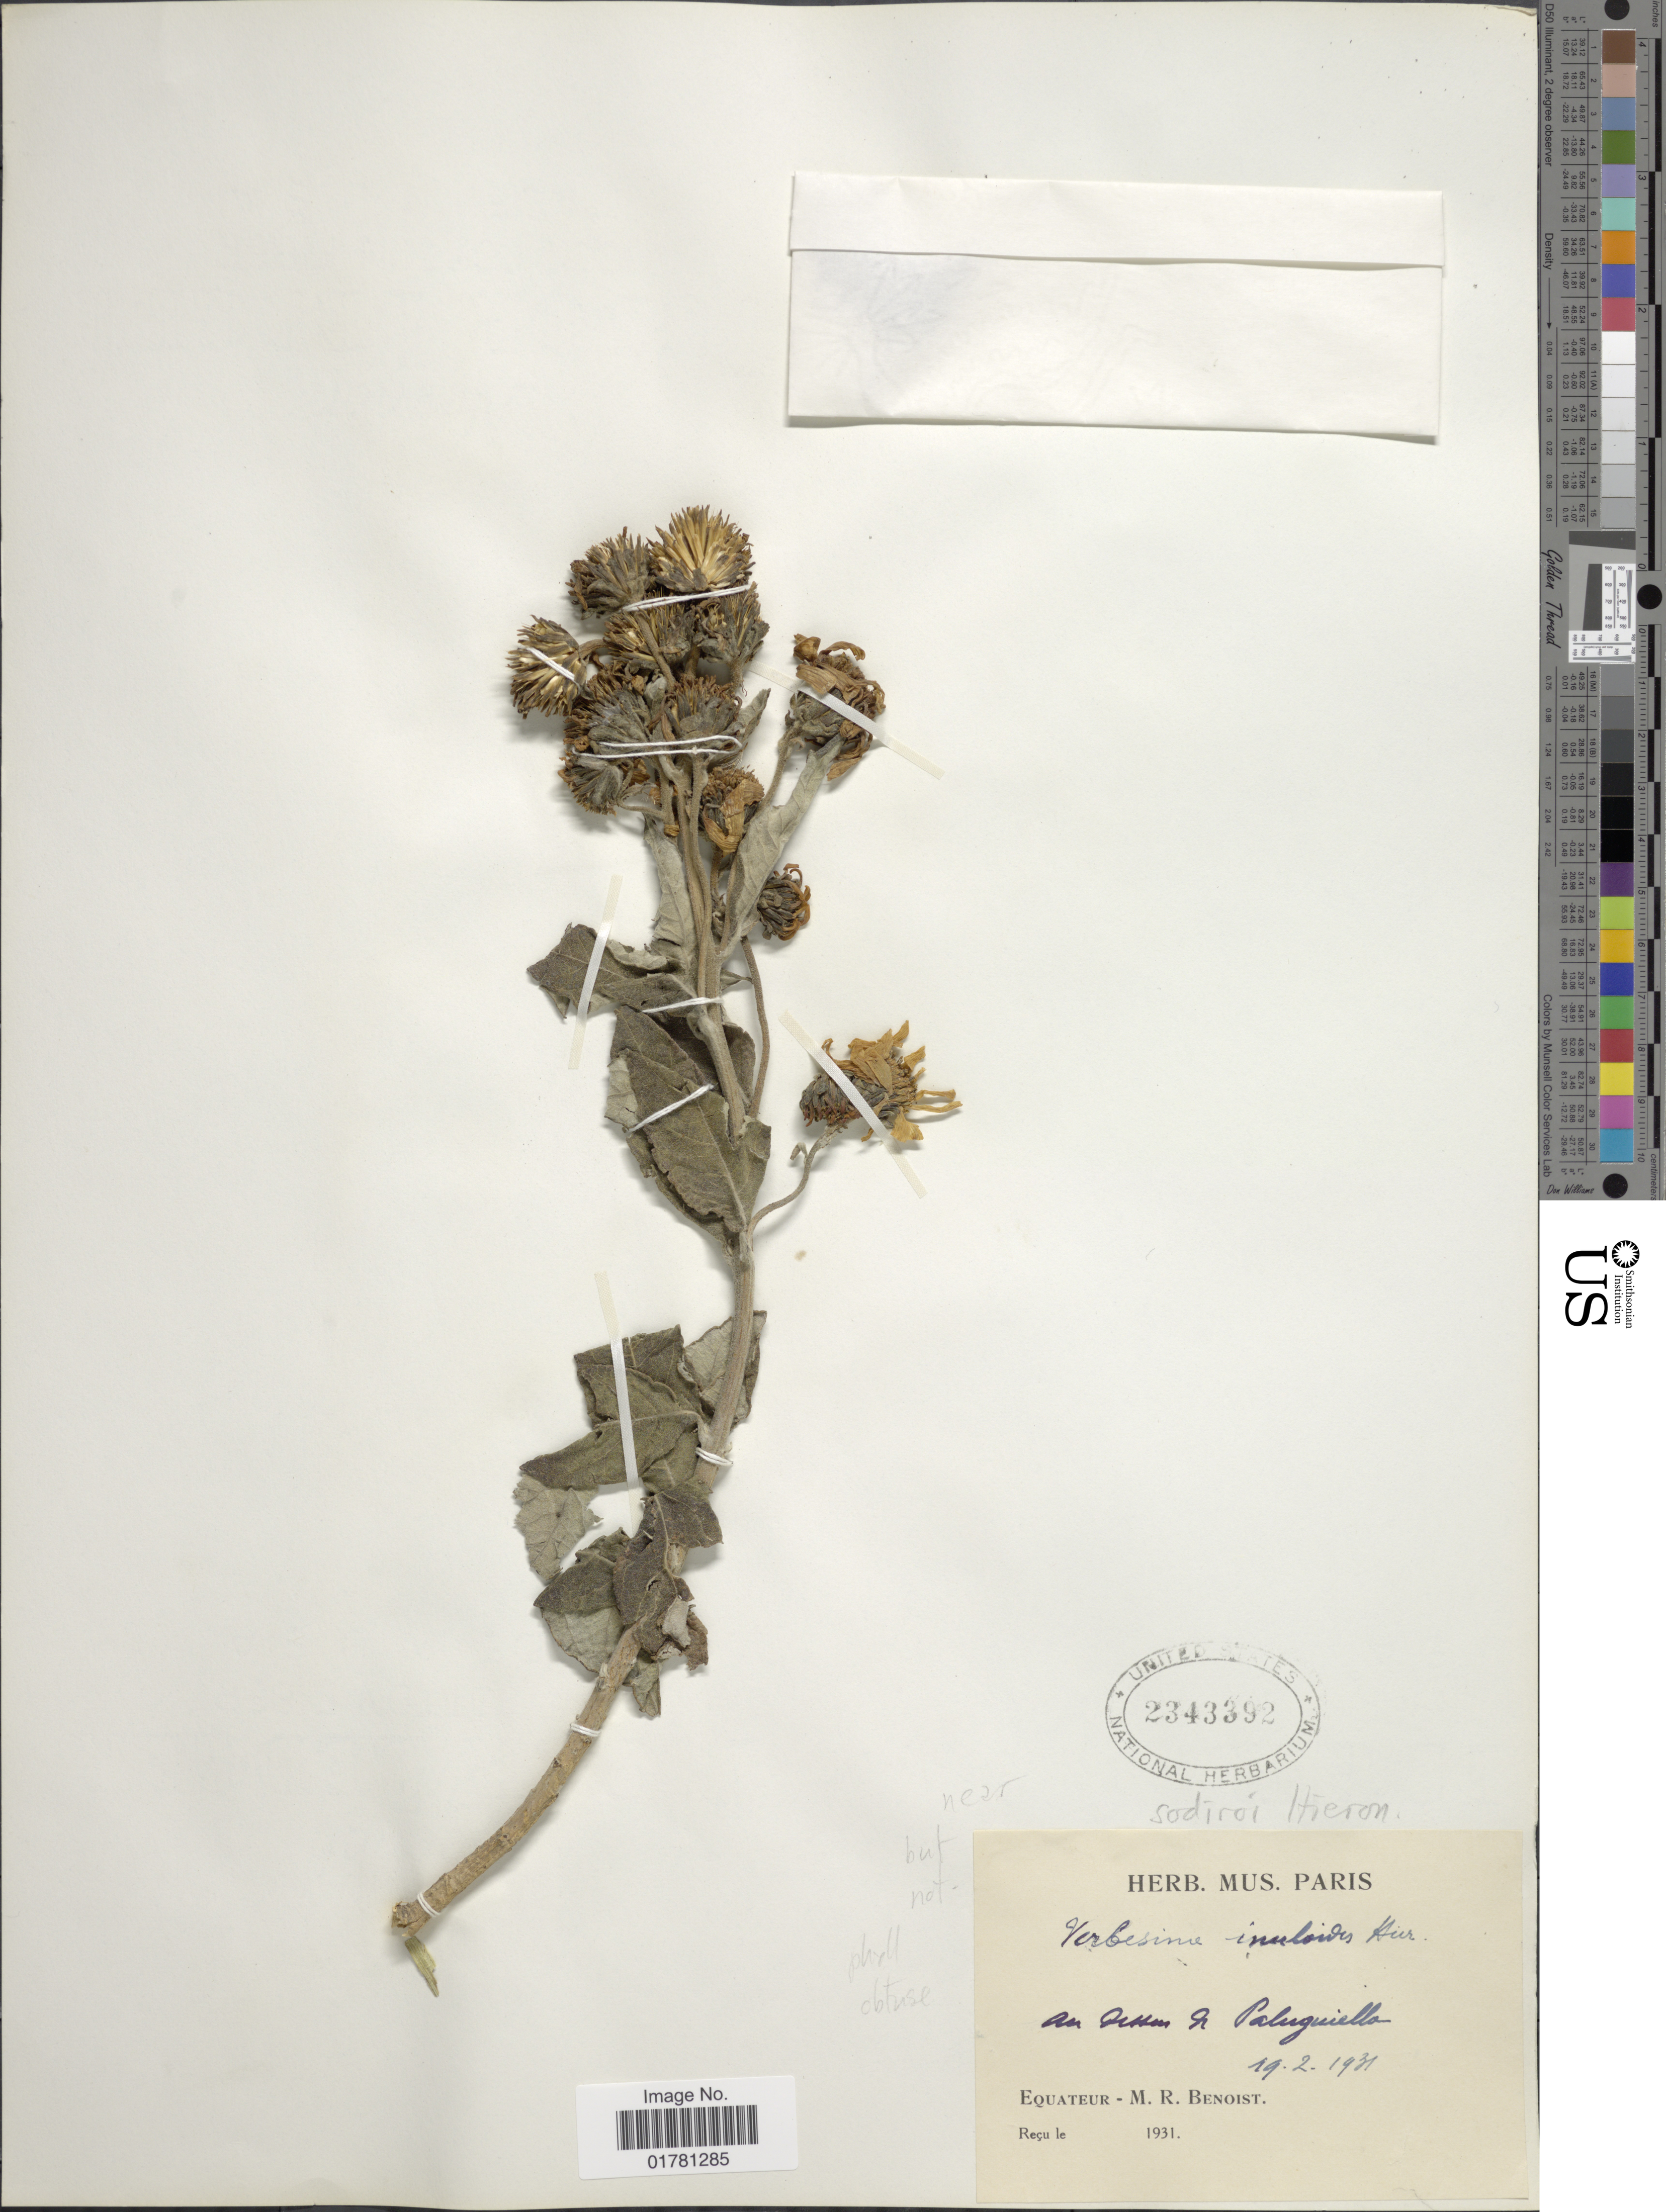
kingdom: Plantae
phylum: Tracheophyta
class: Magnoliopsida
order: Asterales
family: Asteraceae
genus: Verbesina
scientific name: Verbesina sodiroi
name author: Hieron.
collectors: R. Benoist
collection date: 1931-02-19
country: Ecuador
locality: Au dessus de Paluguiella [interpreted]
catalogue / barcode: US 2343392